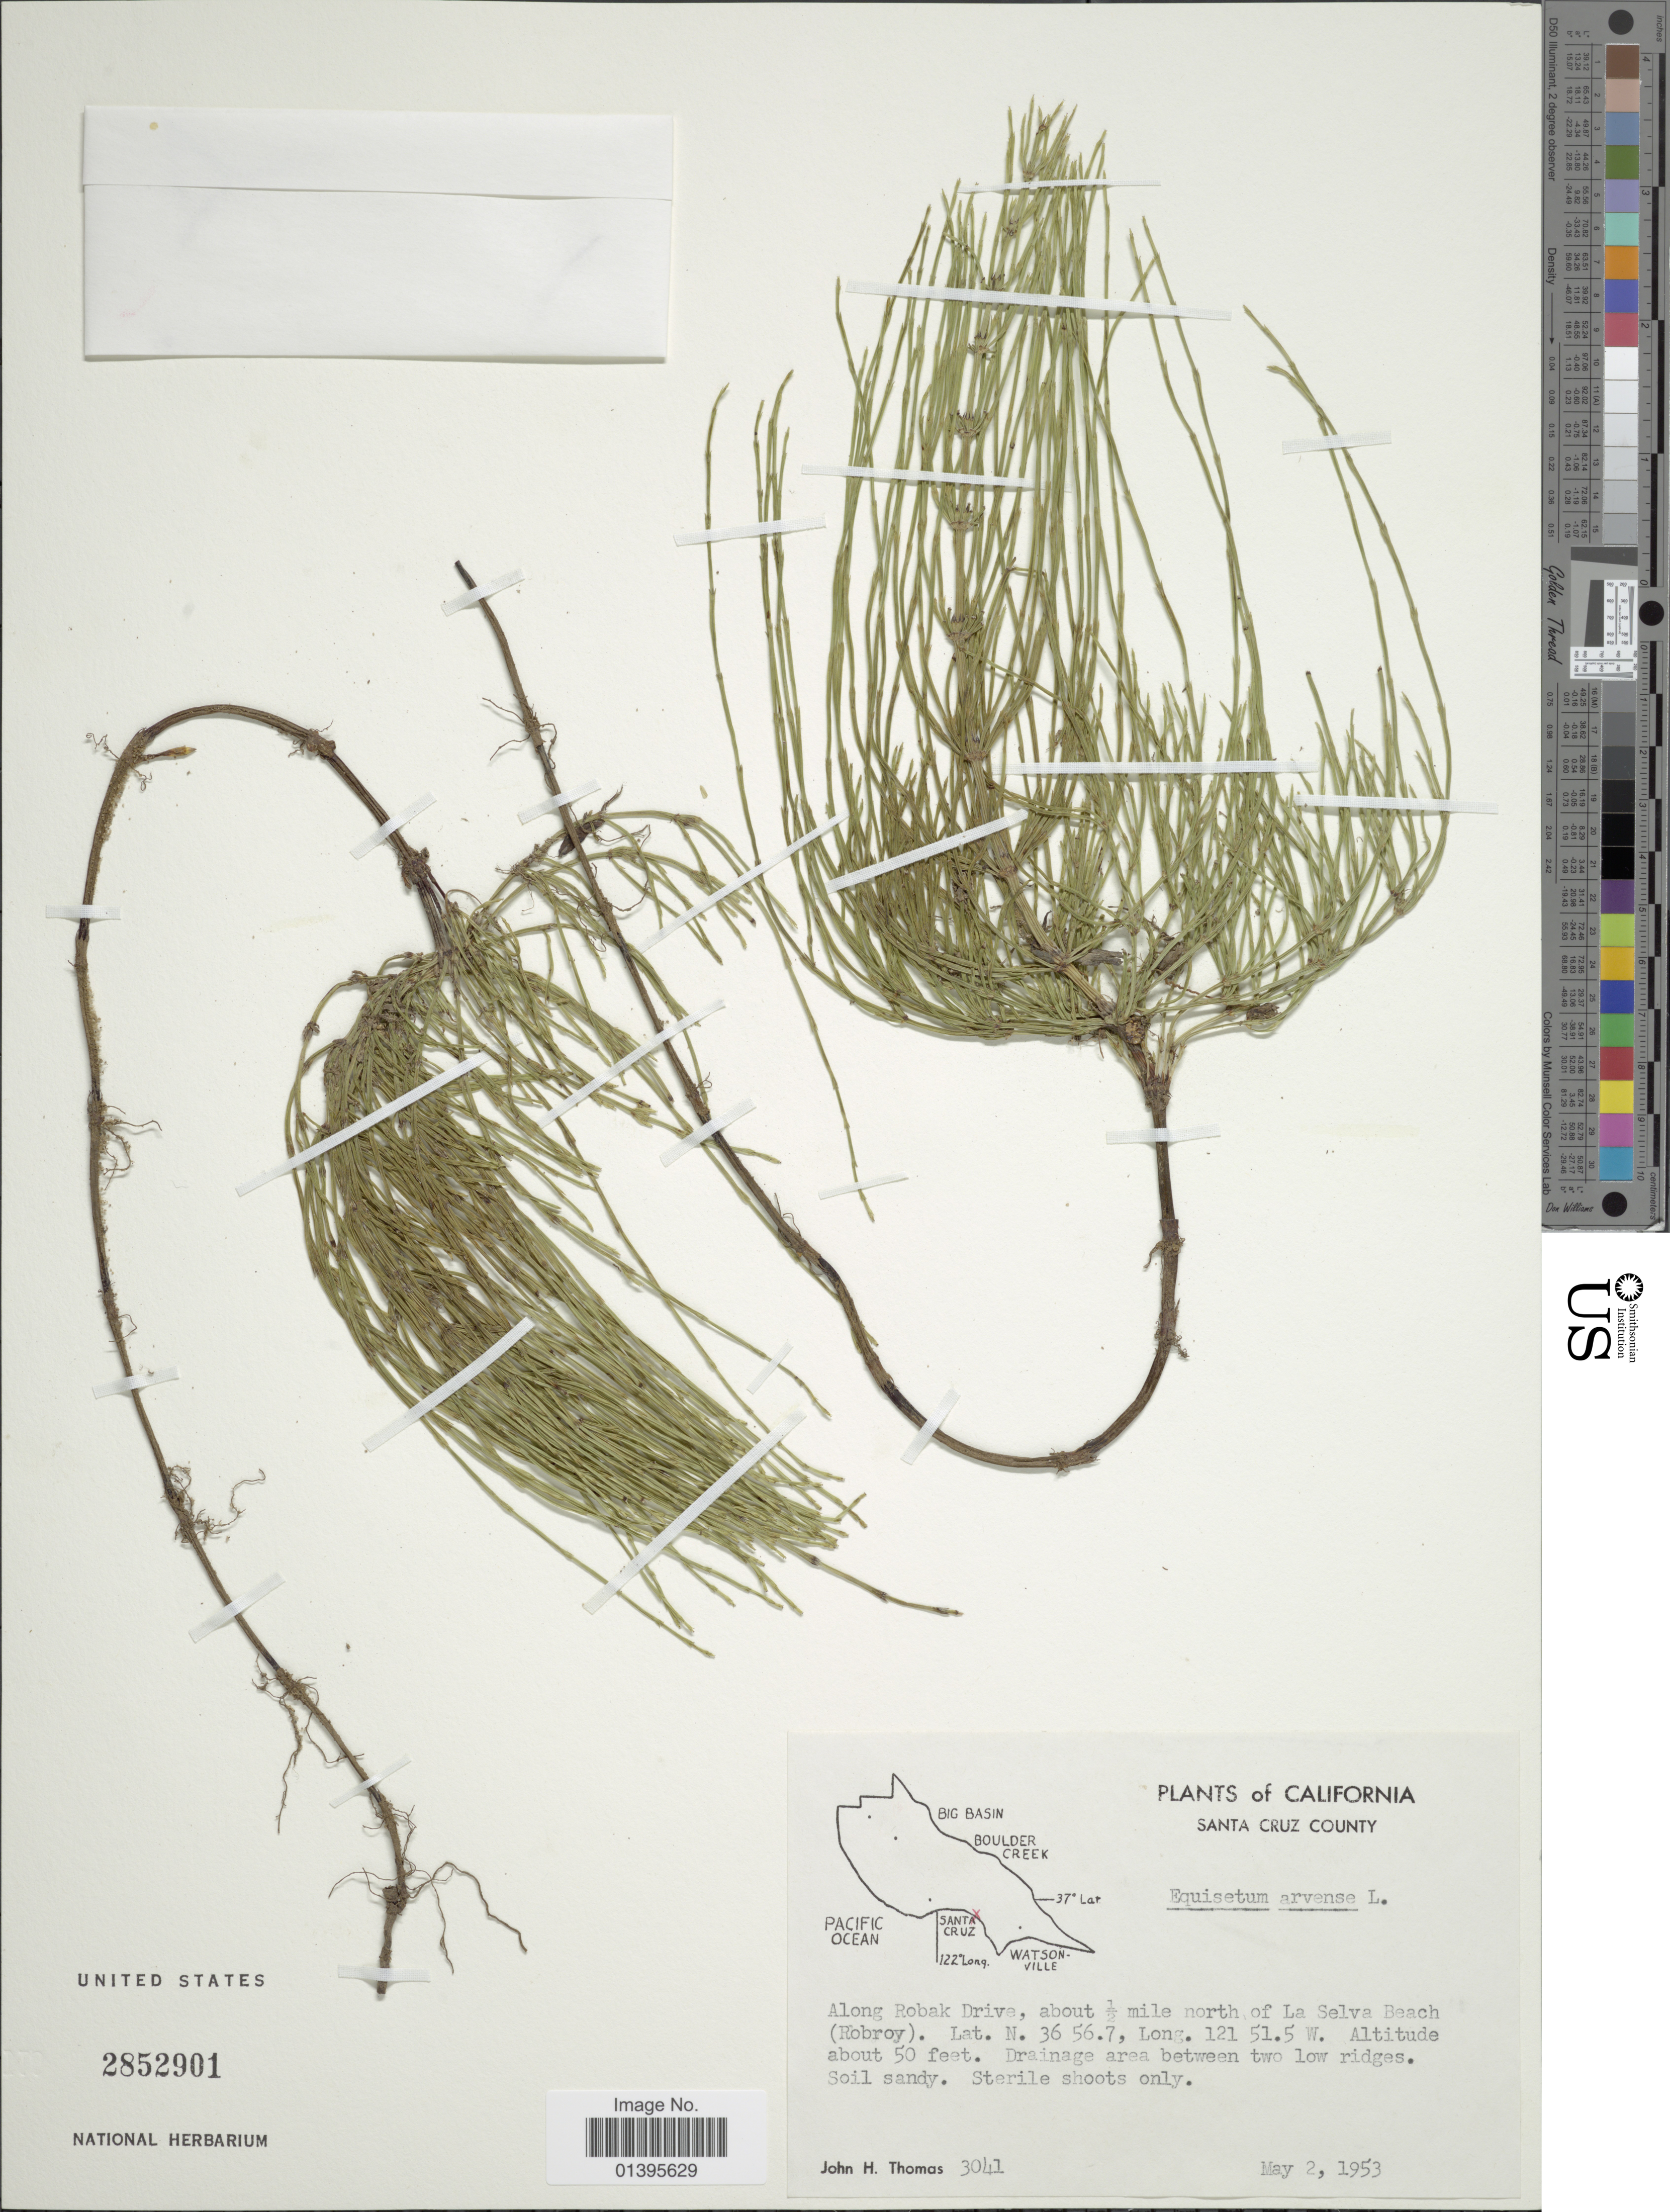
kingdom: Plantae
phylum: Tracheophyta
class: Polypodiopsida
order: Equisetales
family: Equisetaceae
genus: Equisetum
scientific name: Equisetum arvense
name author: L.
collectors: J. H. Thomas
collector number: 3041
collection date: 1953-05-02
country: United States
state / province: California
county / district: Santa Cruz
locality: Santa Cruz County, along Robak River, about ½ mile north of La Selva Beach (Robroy)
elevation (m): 15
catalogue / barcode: US 2852901